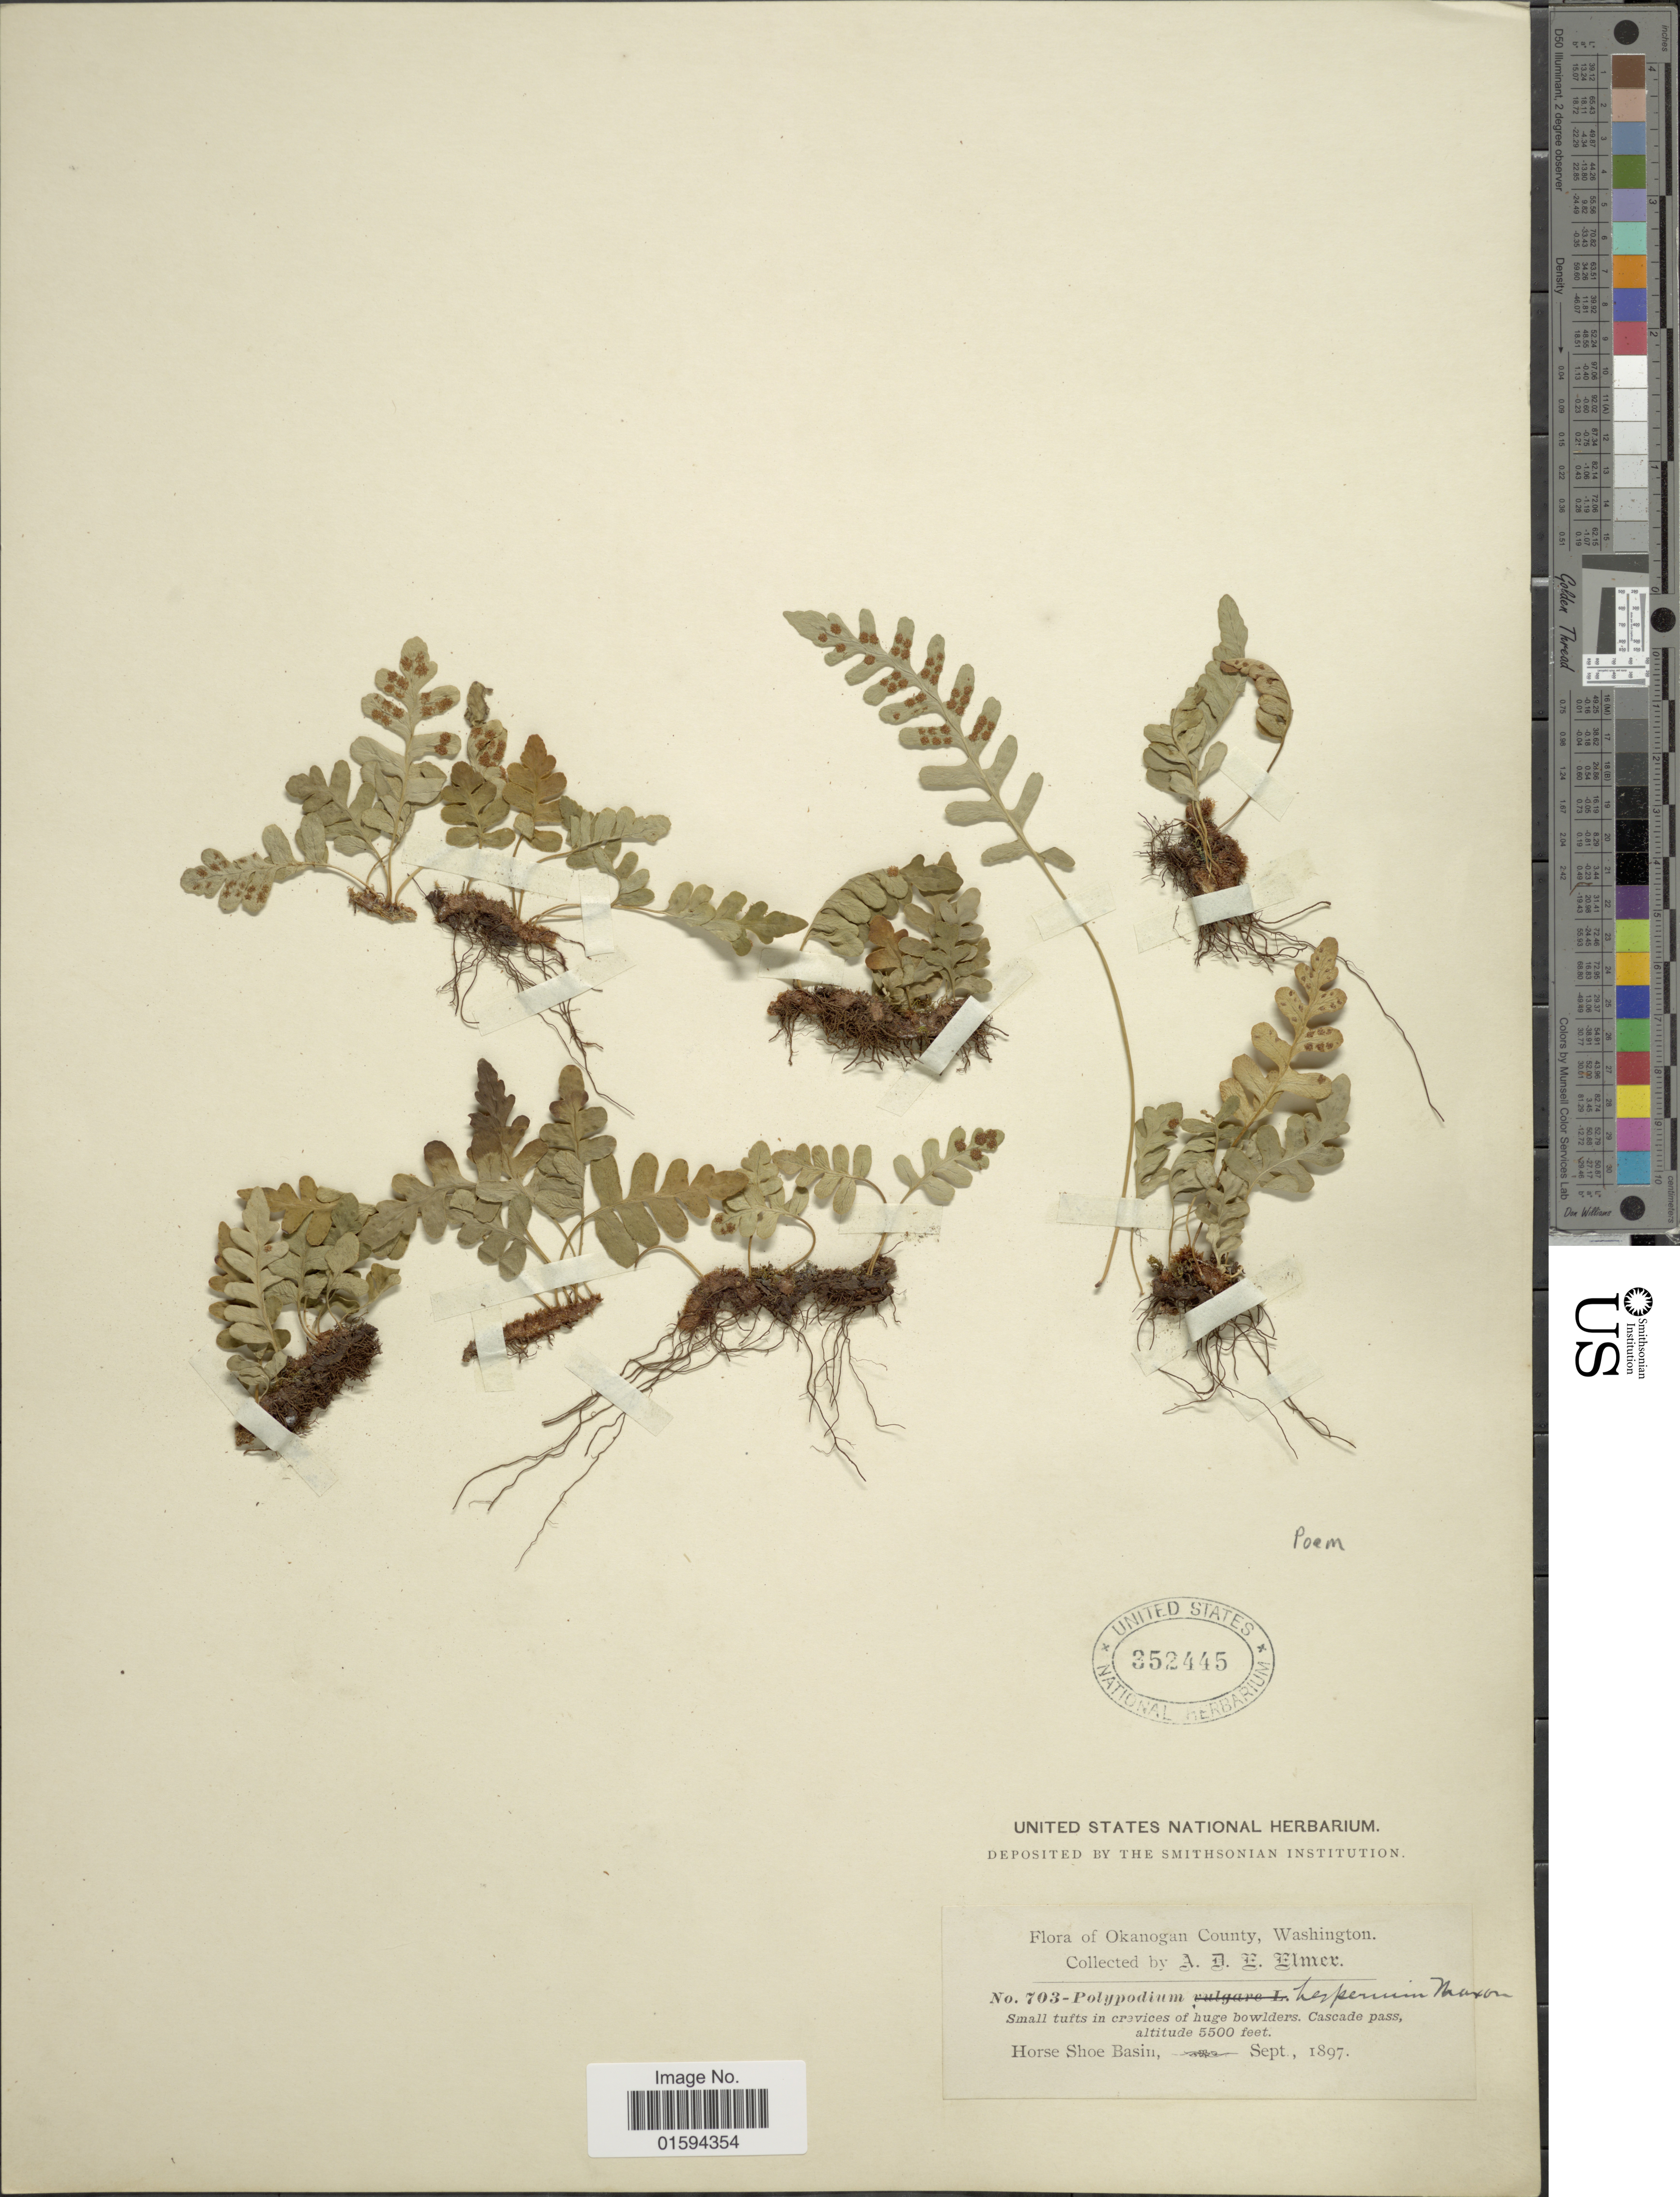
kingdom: Plantae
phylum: Tracheophyta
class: Polypodiopsida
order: Polypodiales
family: Polypodiaceae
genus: Polypodium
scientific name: Polypodium amorphum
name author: Suksd.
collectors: A. D. E. Elmer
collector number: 703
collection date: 1897-09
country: United States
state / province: Washington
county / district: Okanogan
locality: Okanogan County, Cascade pass, Horse Shoe Basin.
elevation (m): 1676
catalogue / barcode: US 352445